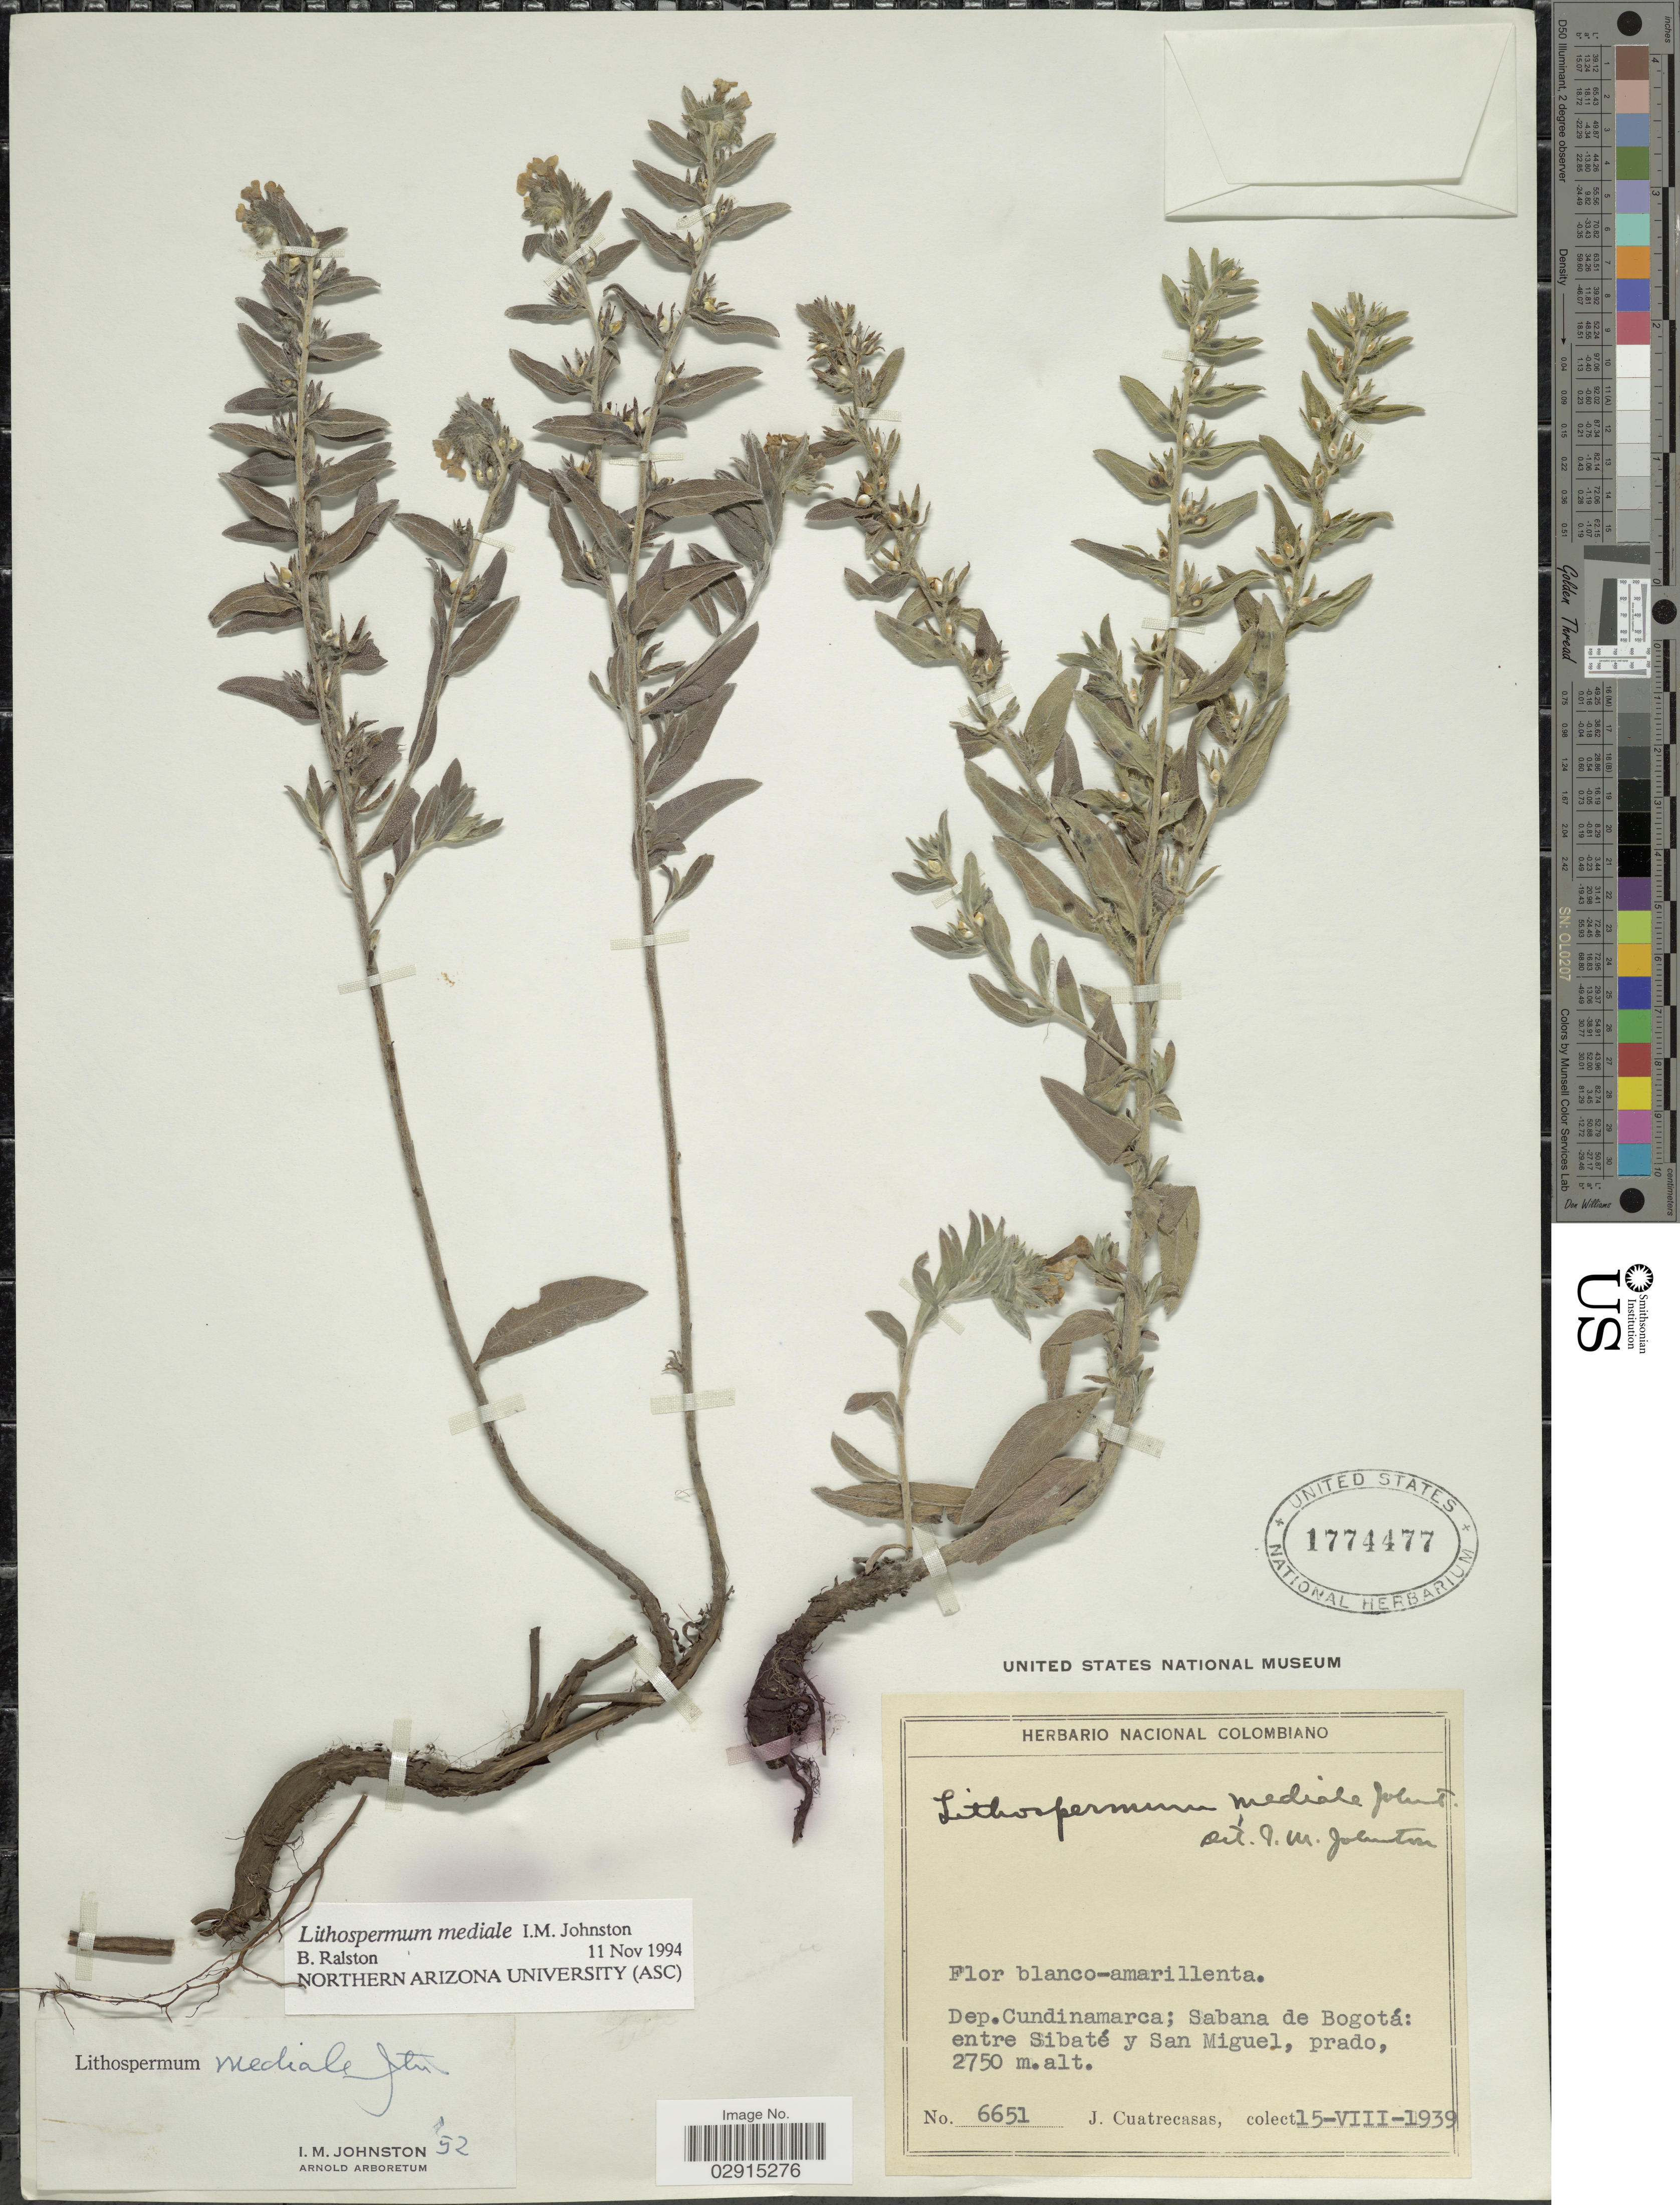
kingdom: Plantae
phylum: Tracheophyta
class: Magnoliopsida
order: Boraginales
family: Boraginaceae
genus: Lithospermum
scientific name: Lithospermum mediale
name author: I.M. Johnst.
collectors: J. Cuatrecasas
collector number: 6651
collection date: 1939-08-15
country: Colombia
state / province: Cundinamarca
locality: Dep. Cundicamarca; Sabana de Bogotá: entre Sibaté y San Miguel.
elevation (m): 2750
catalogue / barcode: US 1774477